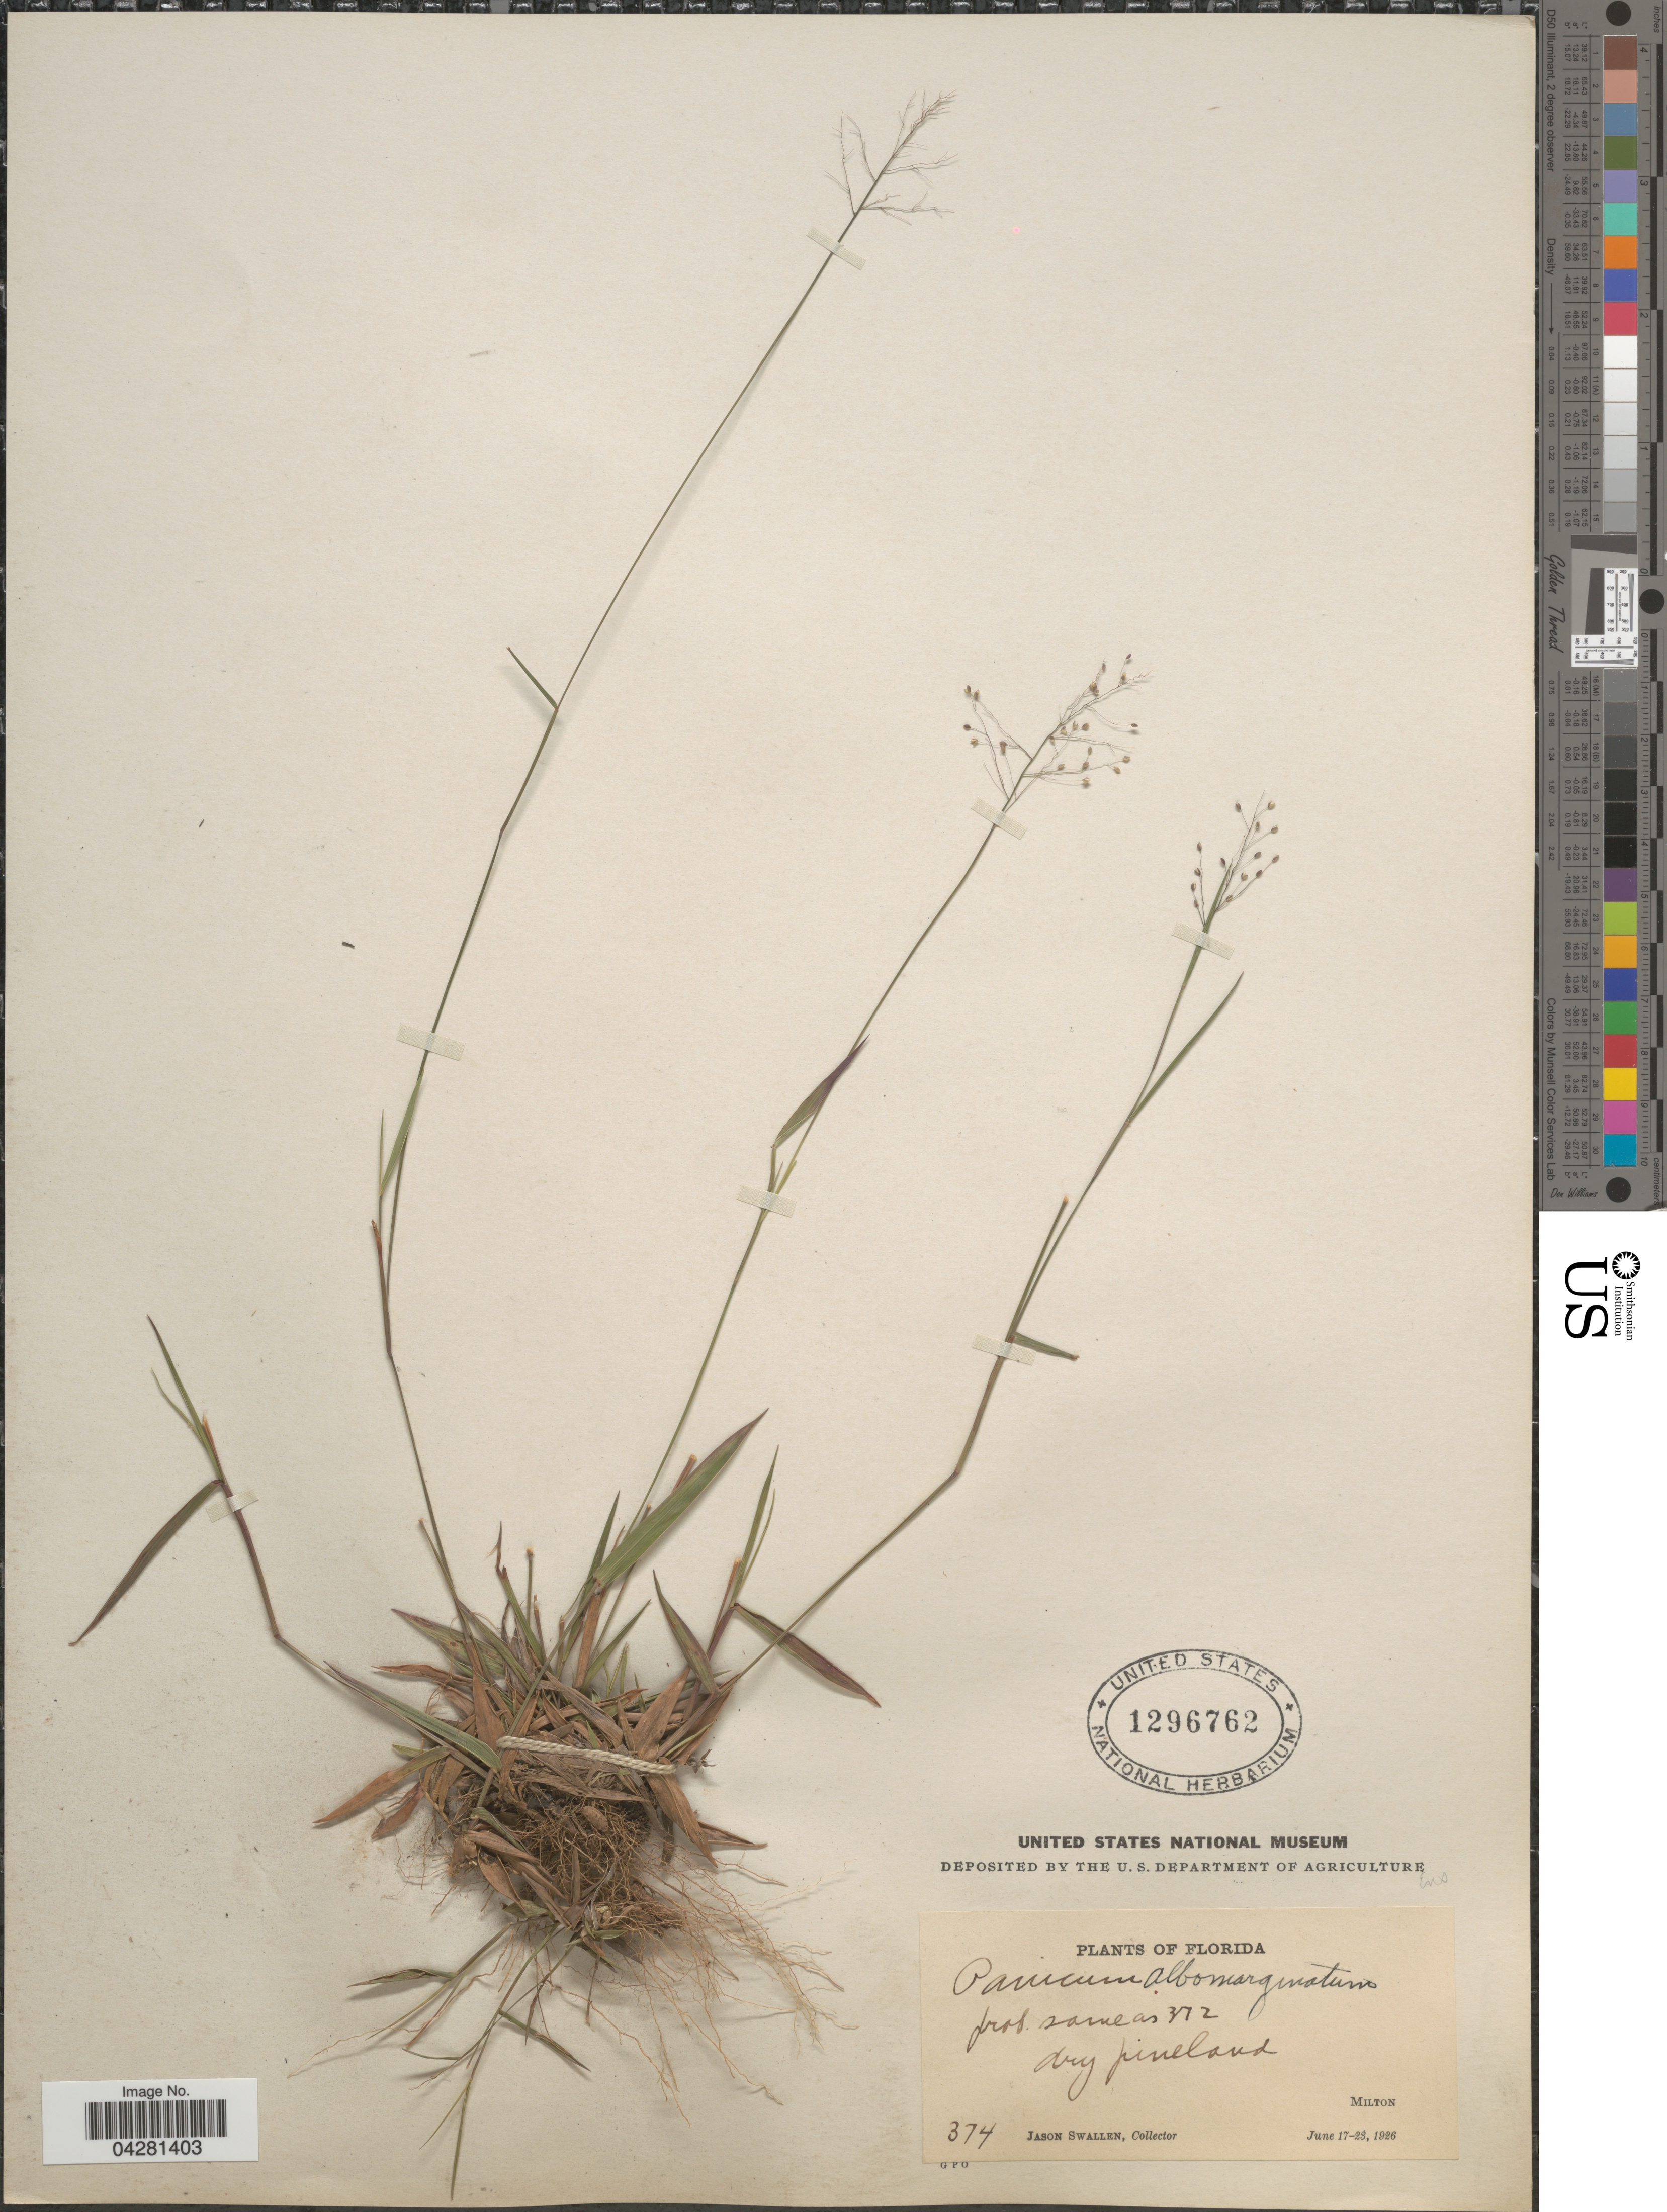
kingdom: Plantae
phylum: Tracheophyta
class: Liliopsida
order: Poales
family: Poaceae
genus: Dichanthelium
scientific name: Dichanthelium dichotomum var. unciphyllum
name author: (Trin.) Davidse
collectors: J. R. Swallen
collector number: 374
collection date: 1926-06-17/1926-06-23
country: United States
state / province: Florida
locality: Dry pineland. Milton.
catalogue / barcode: US 1296762